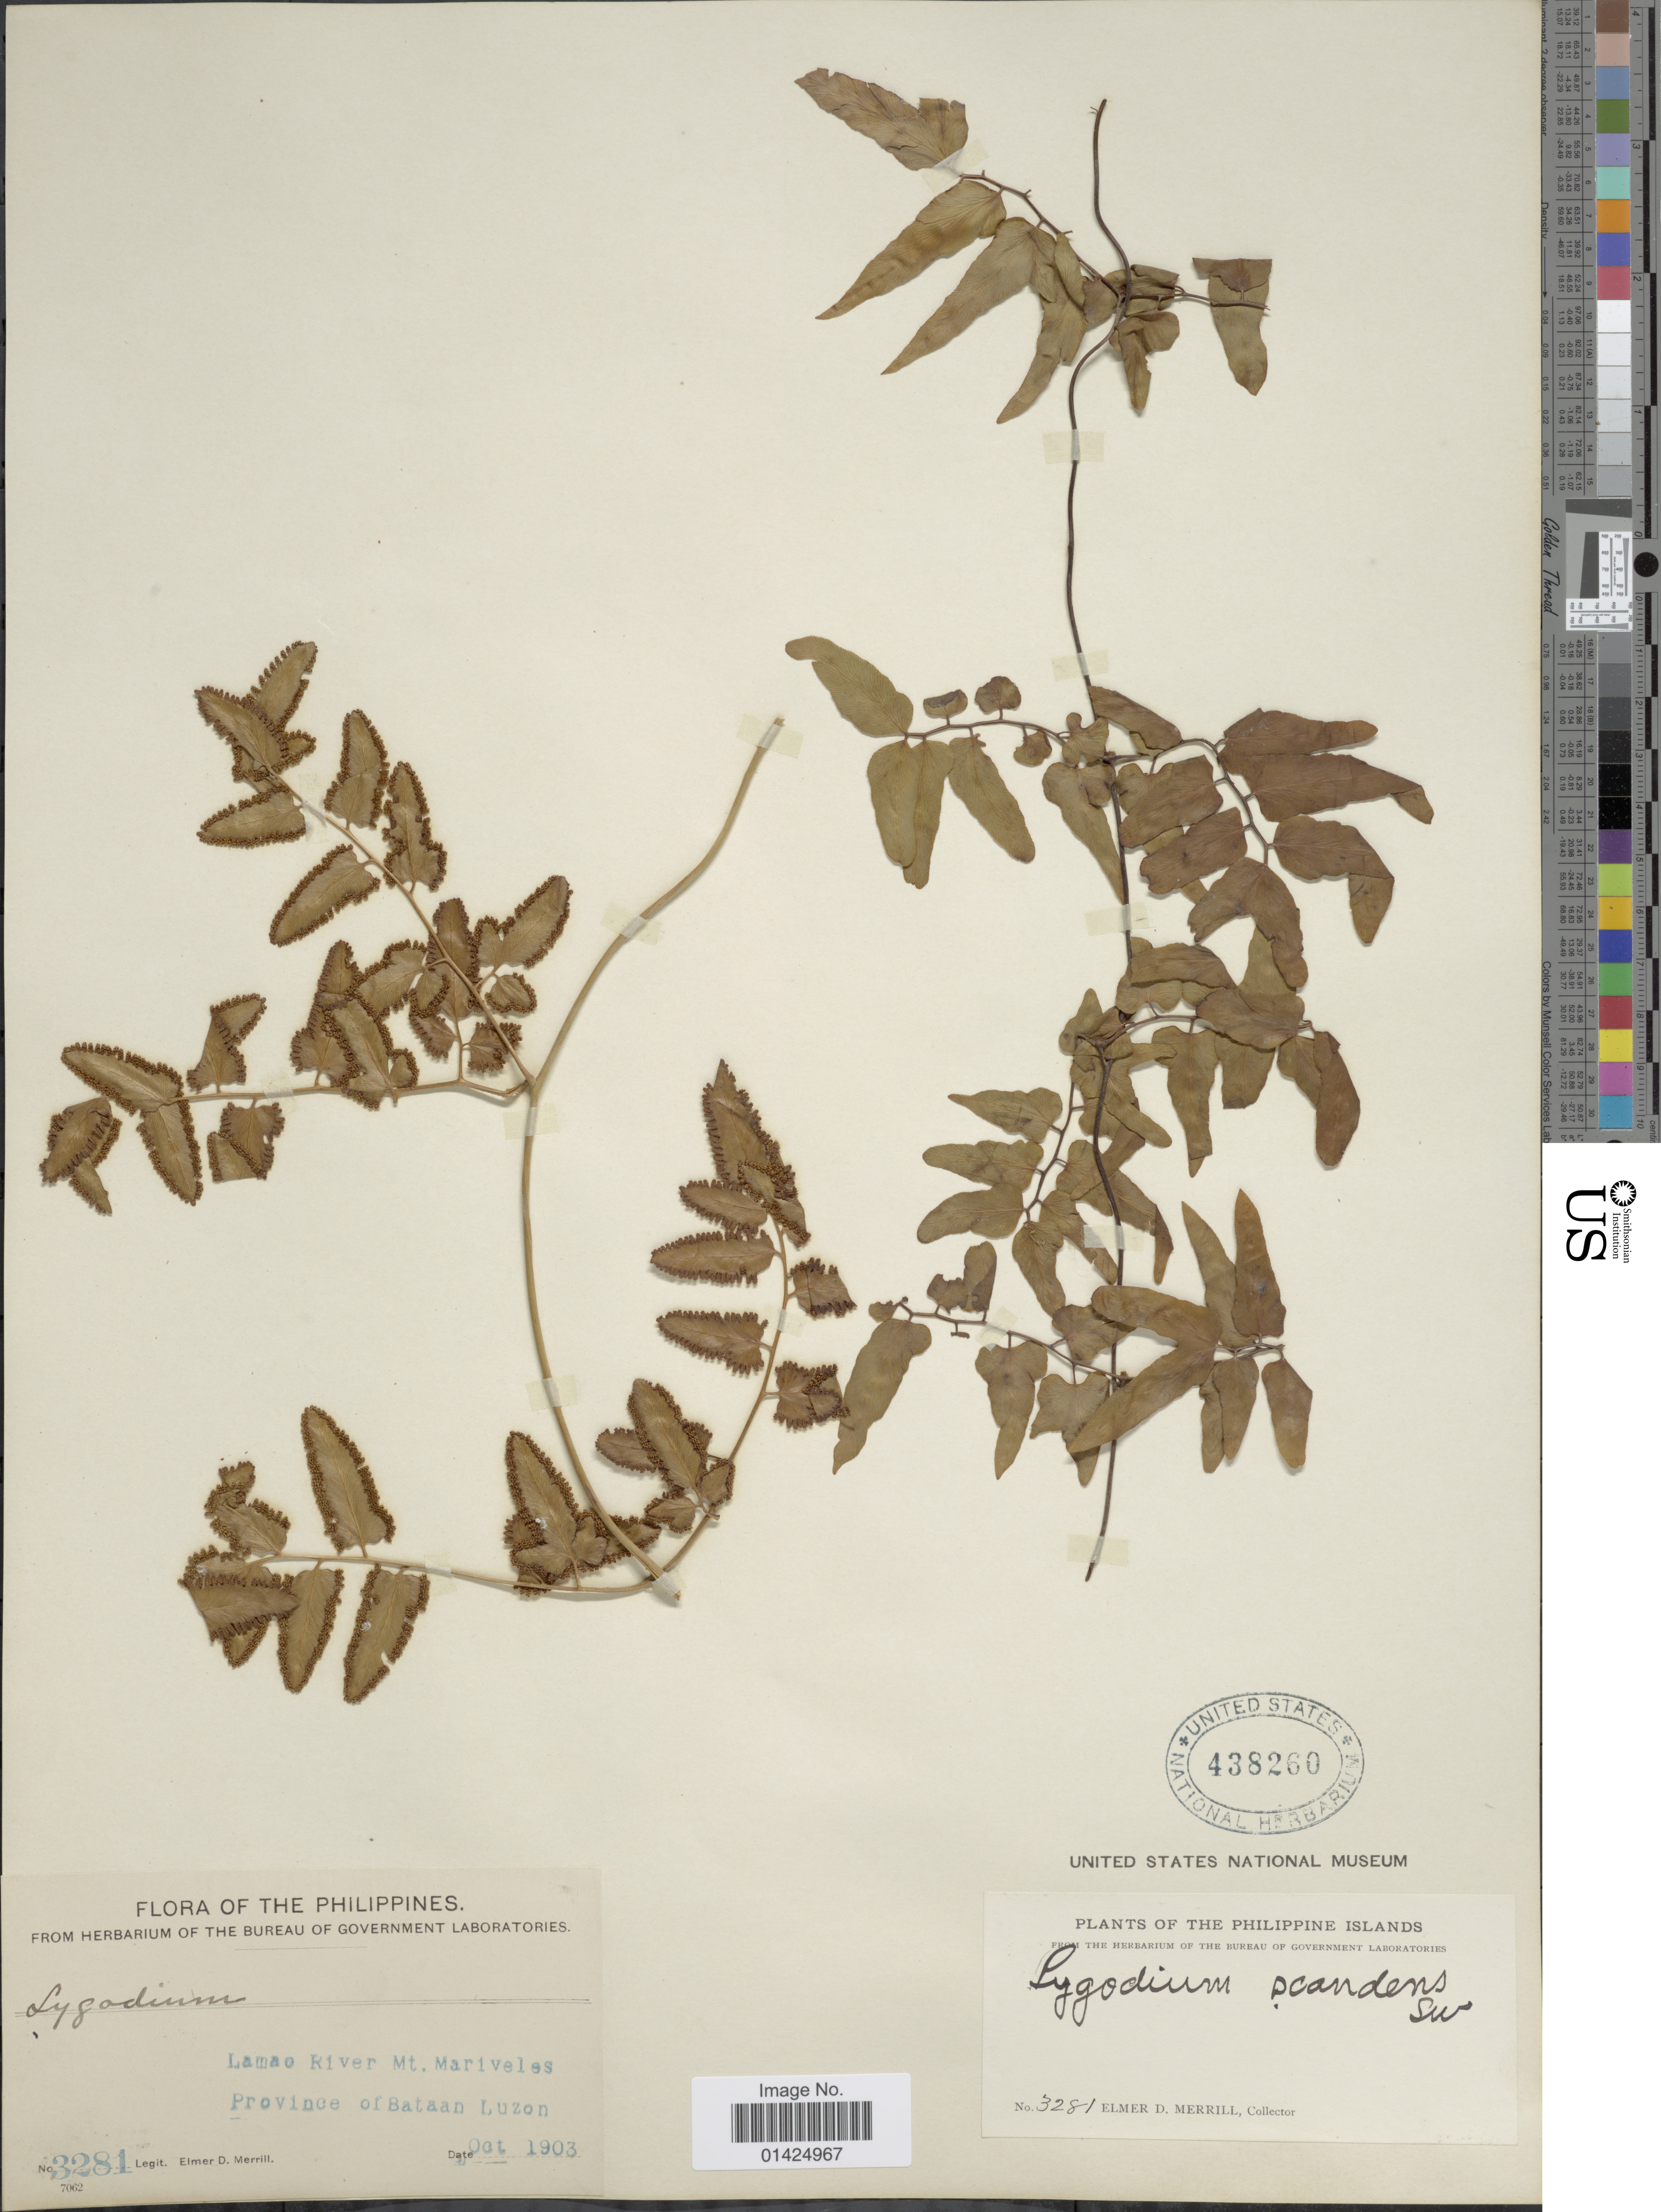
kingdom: Plantae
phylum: Tracheophyta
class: Polypodiopsida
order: Schizaeales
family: Lygodiaceae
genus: Lygodium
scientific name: Lygodium microphyllum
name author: (Cav.) R. Br.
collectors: E. D. Merrill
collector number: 3281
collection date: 1903-10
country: Philippines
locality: Lamao River Mt Mariveles, Province of Bataan Luzon.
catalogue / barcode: US 438260